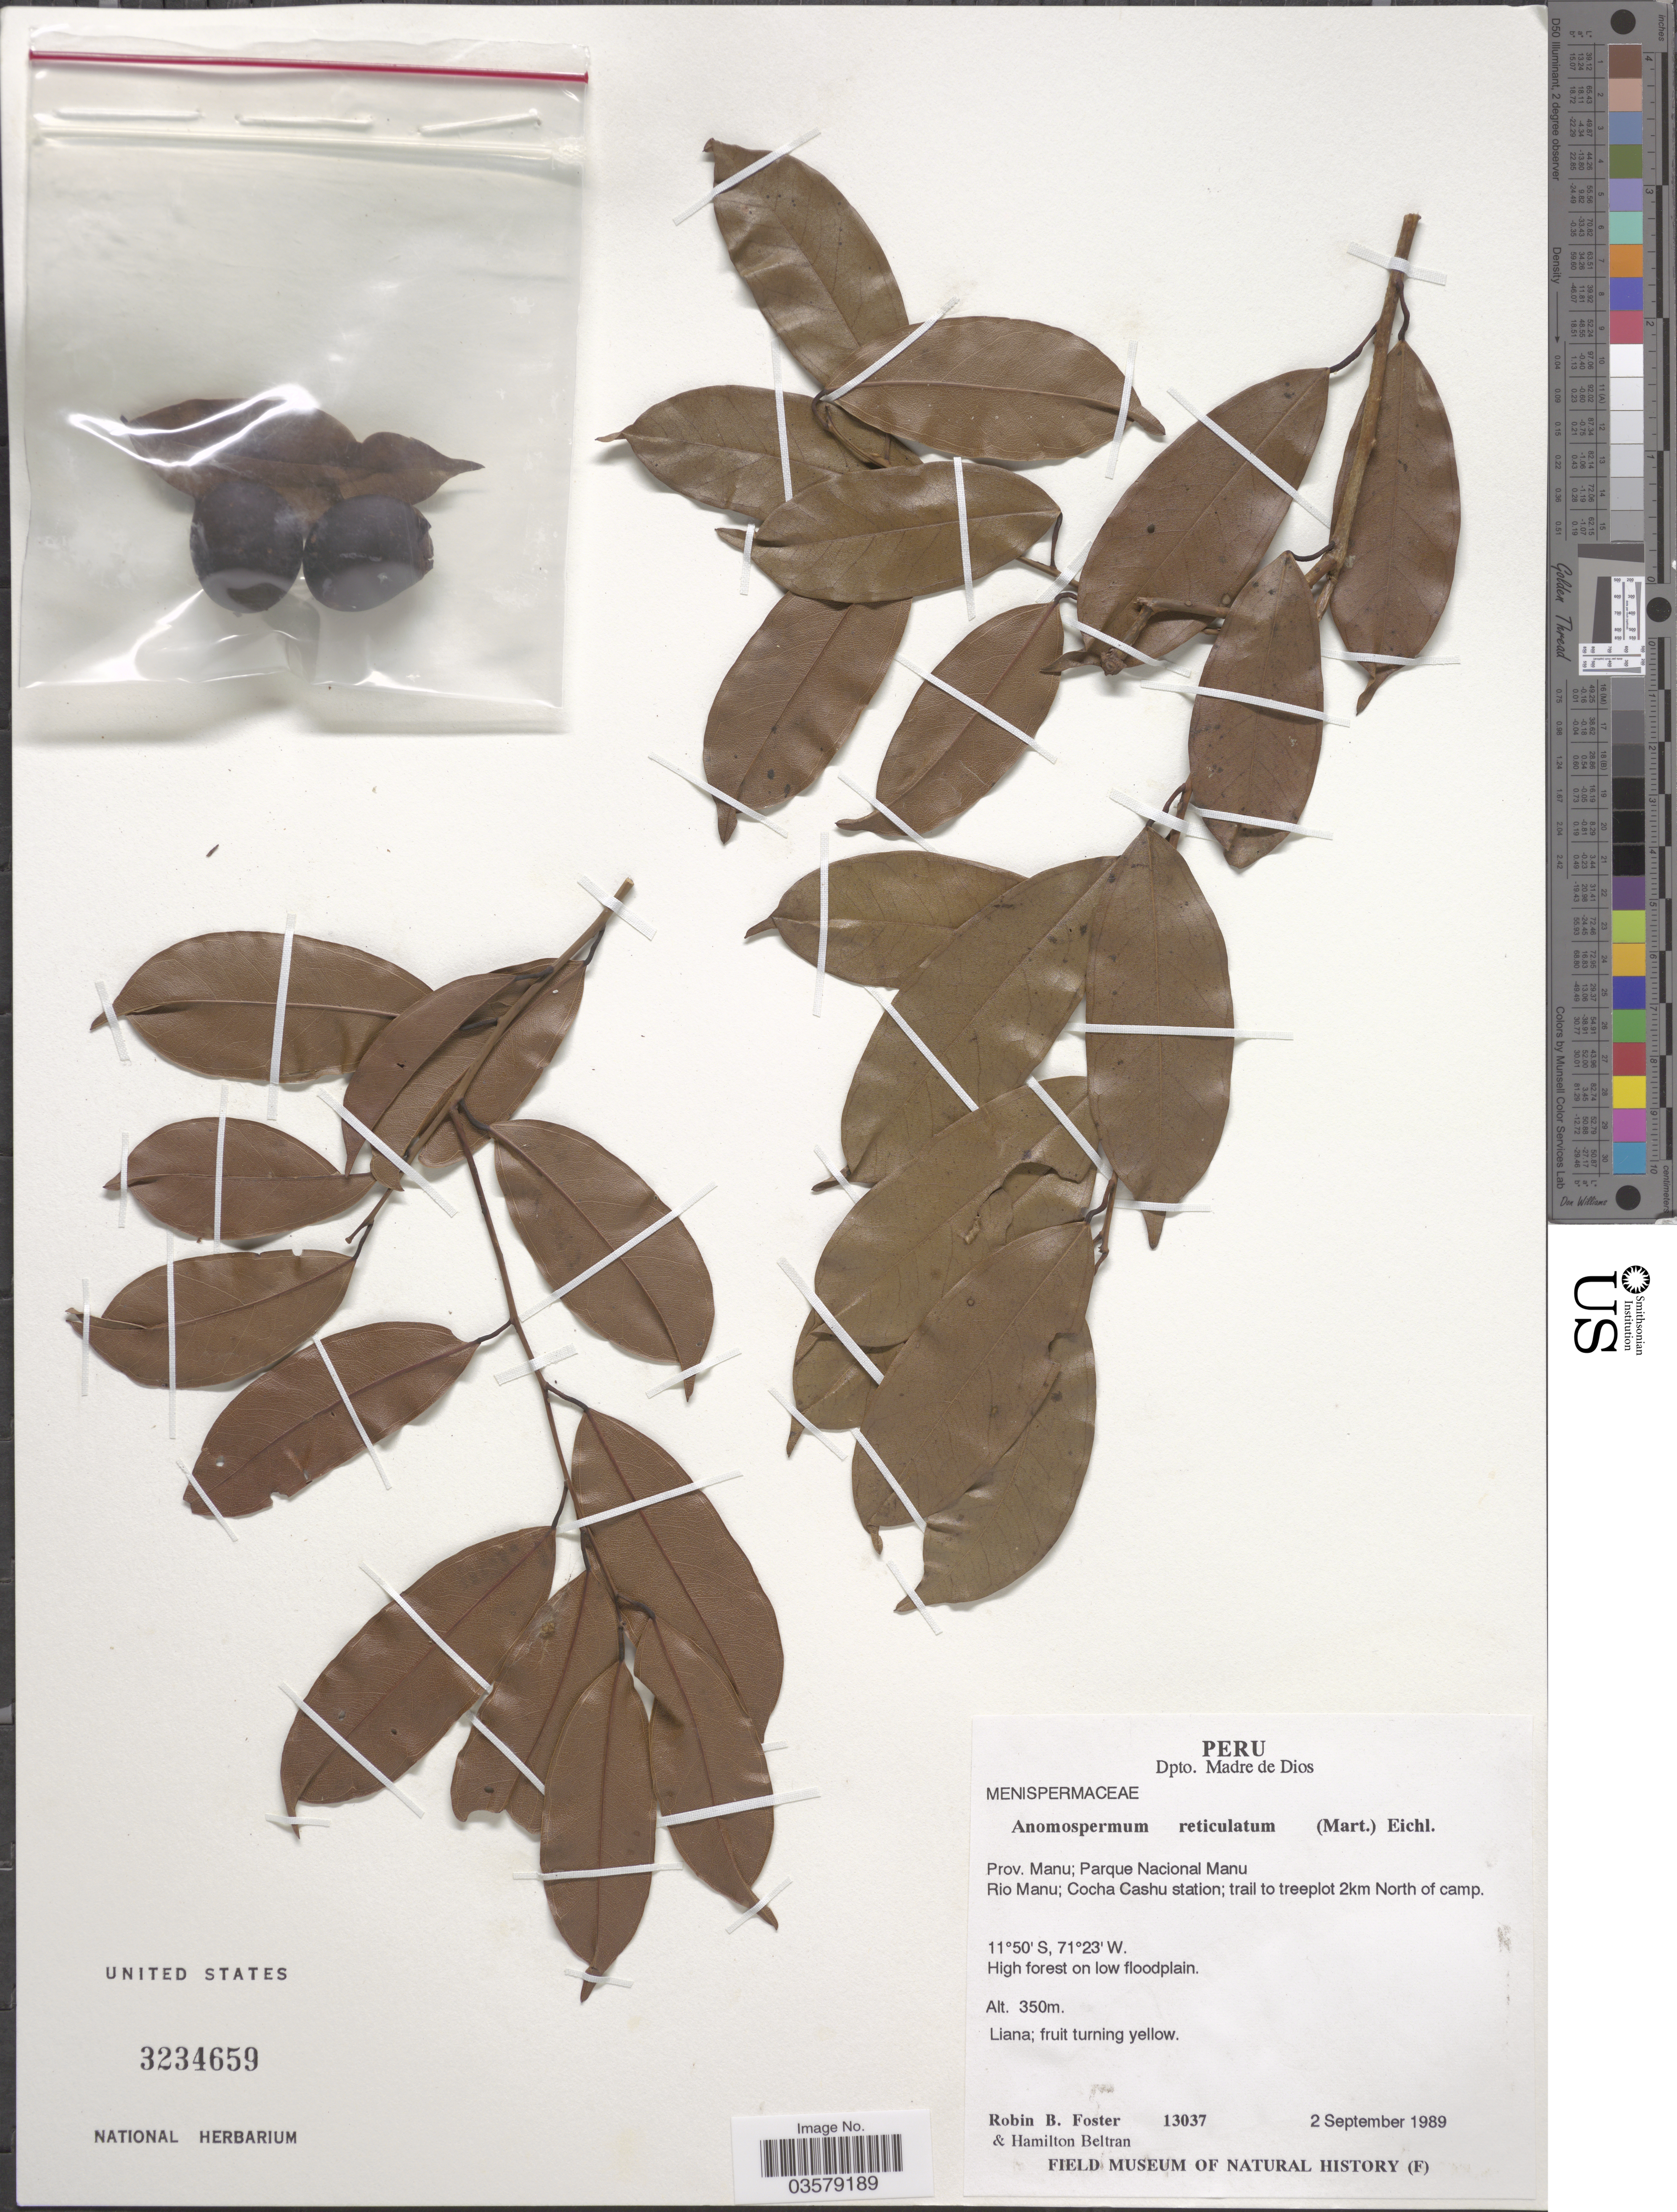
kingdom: Plantae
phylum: Tracheophyta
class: Magnoliopsida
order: Ranunculales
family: Menispermaceae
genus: Anomospermum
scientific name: Anomospermum reticulatum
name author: (Mart.) Eichler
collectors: R. B. Foster & H. Beltran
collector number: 13037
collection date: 1989-09-02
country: Peru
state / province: Madre de Dios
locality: Dpto. Madre de Dios. Prov. Manu; Parque Nacional Manu. Rio Manu; Cocha Cashu station; trail to treeplot 2km North of camp.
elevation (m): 350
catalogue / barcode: US 3234659